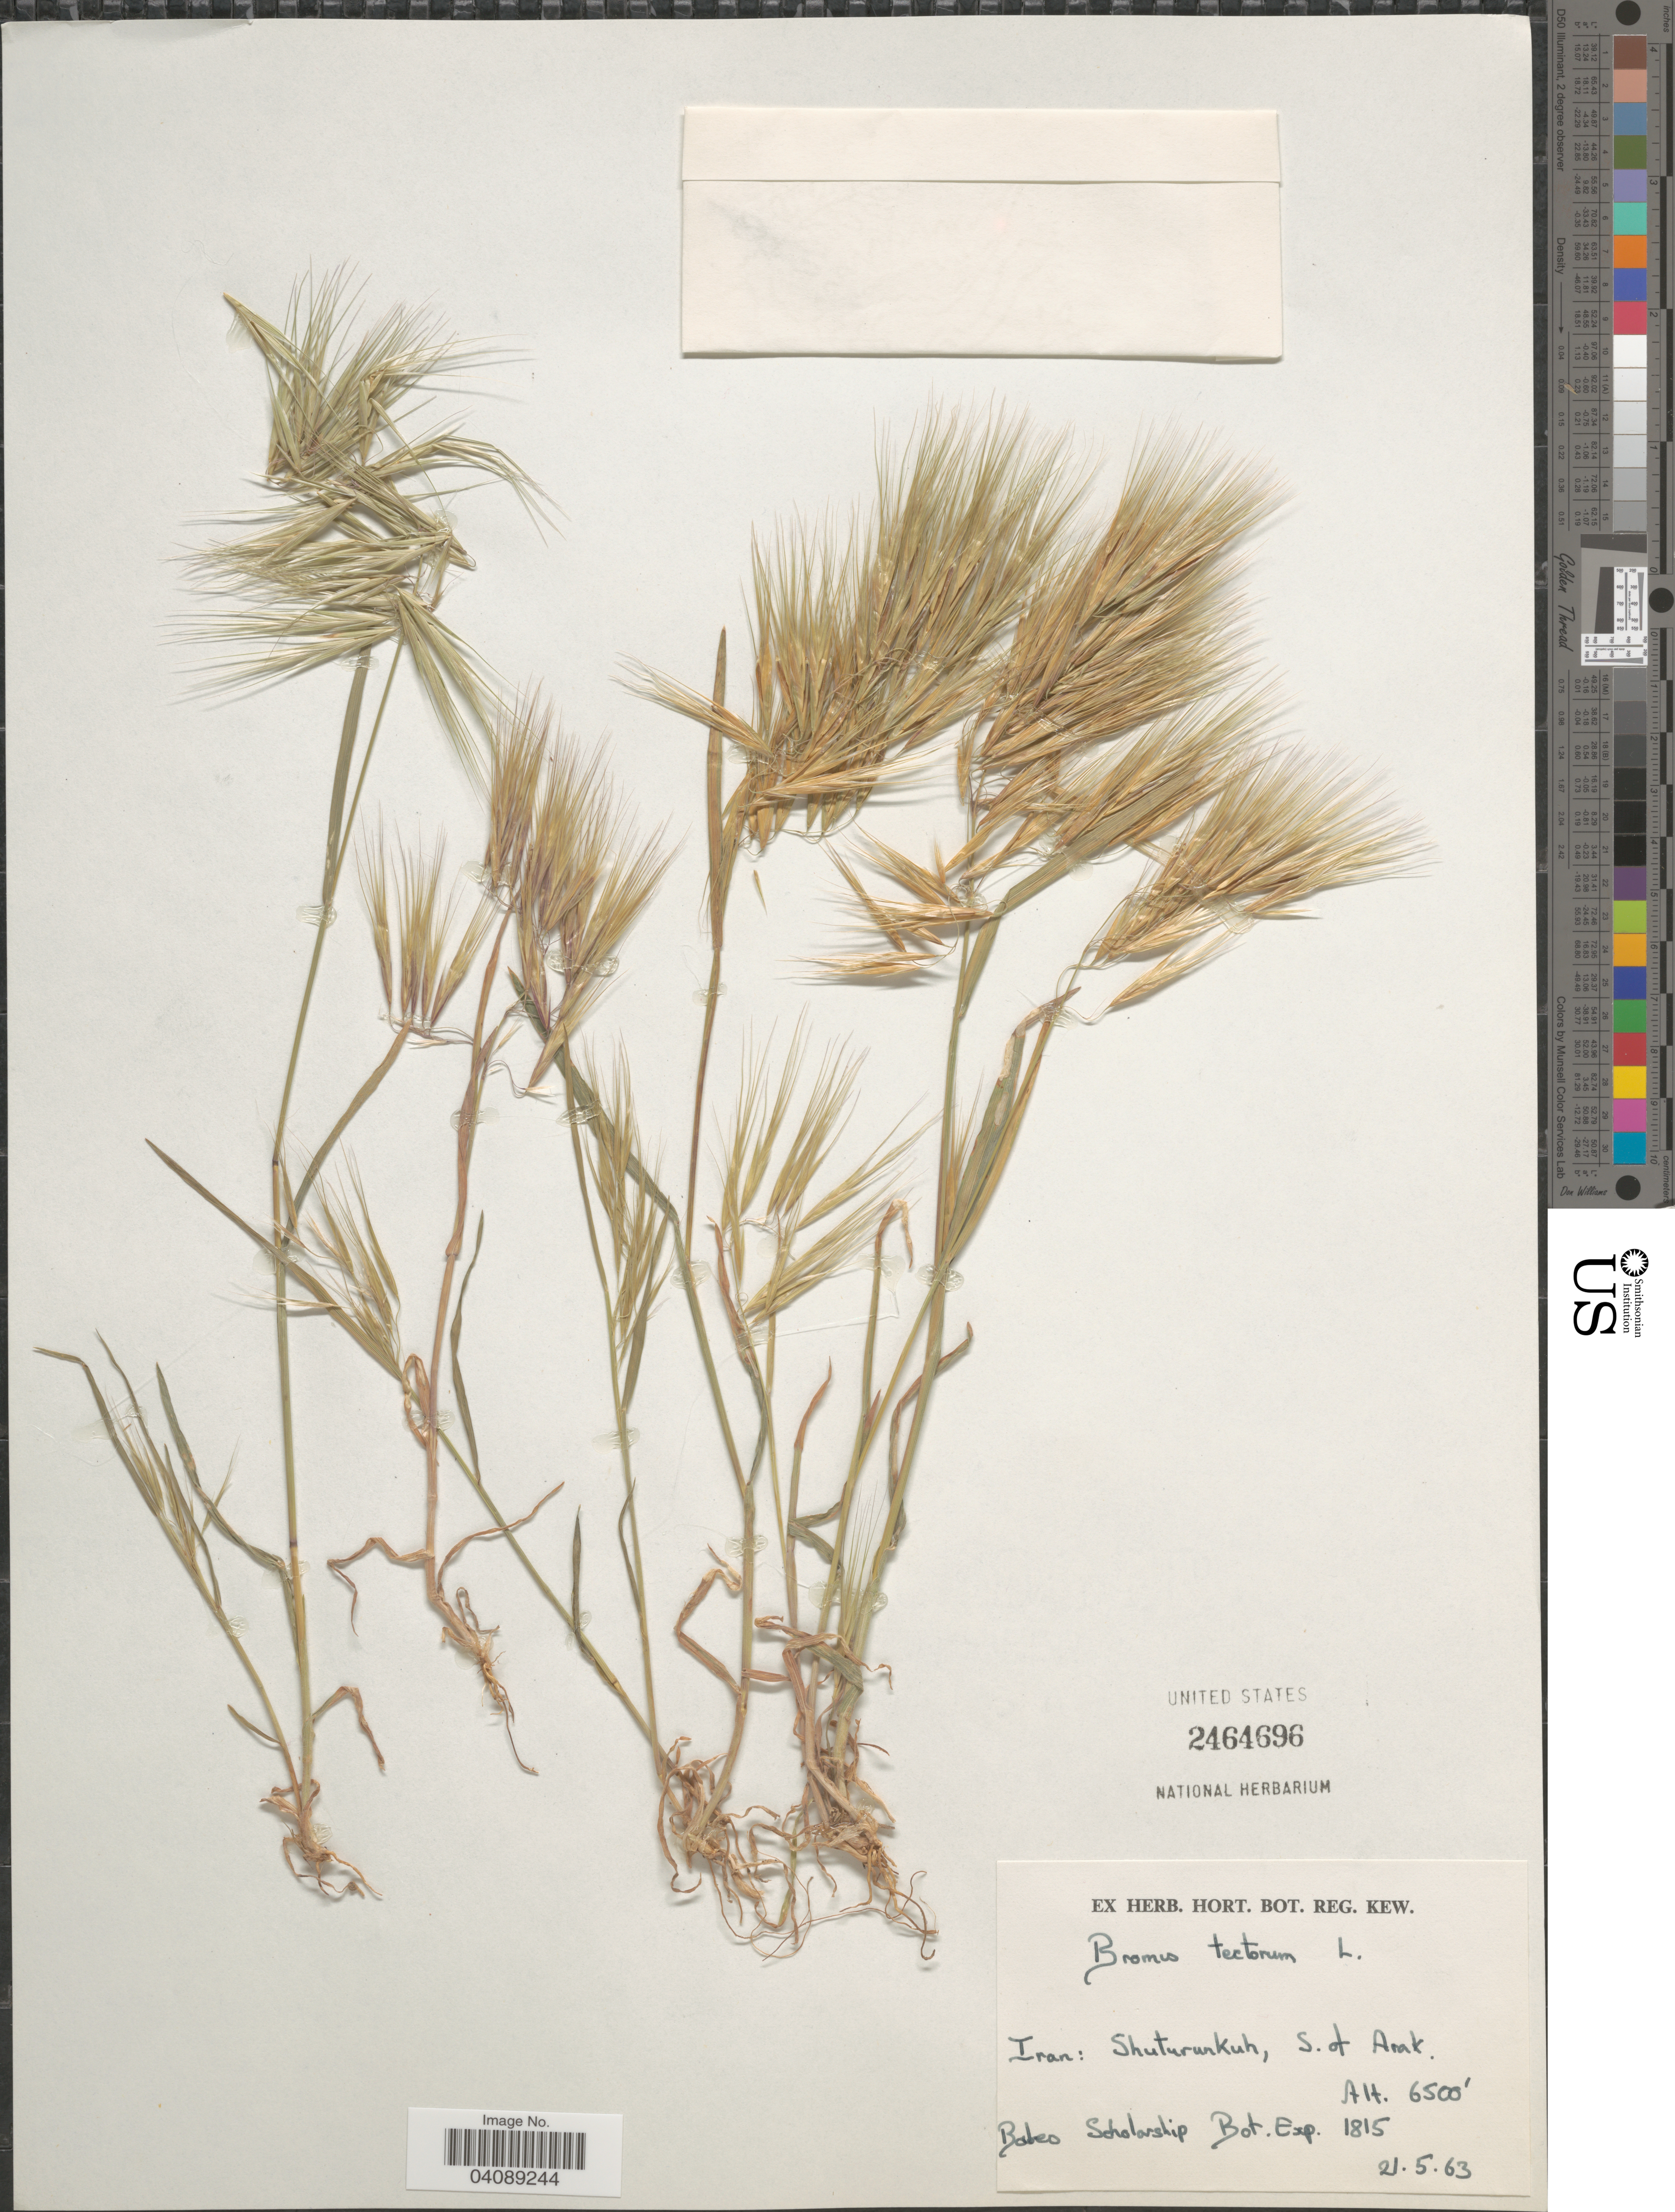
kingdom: Plantae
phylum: Tracheophyta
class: Liliopsida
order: Poales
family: Poaceae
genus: Bromus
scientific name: Bromus tectorum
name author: L.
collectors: Bowles Scholarship Bot. Exped.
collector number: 1815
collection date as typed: Transcribed d/m/y: 21/5/63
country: Iran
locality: Shuturunkuh, S. of Arak.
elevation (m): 1981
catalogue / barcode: US 2464696